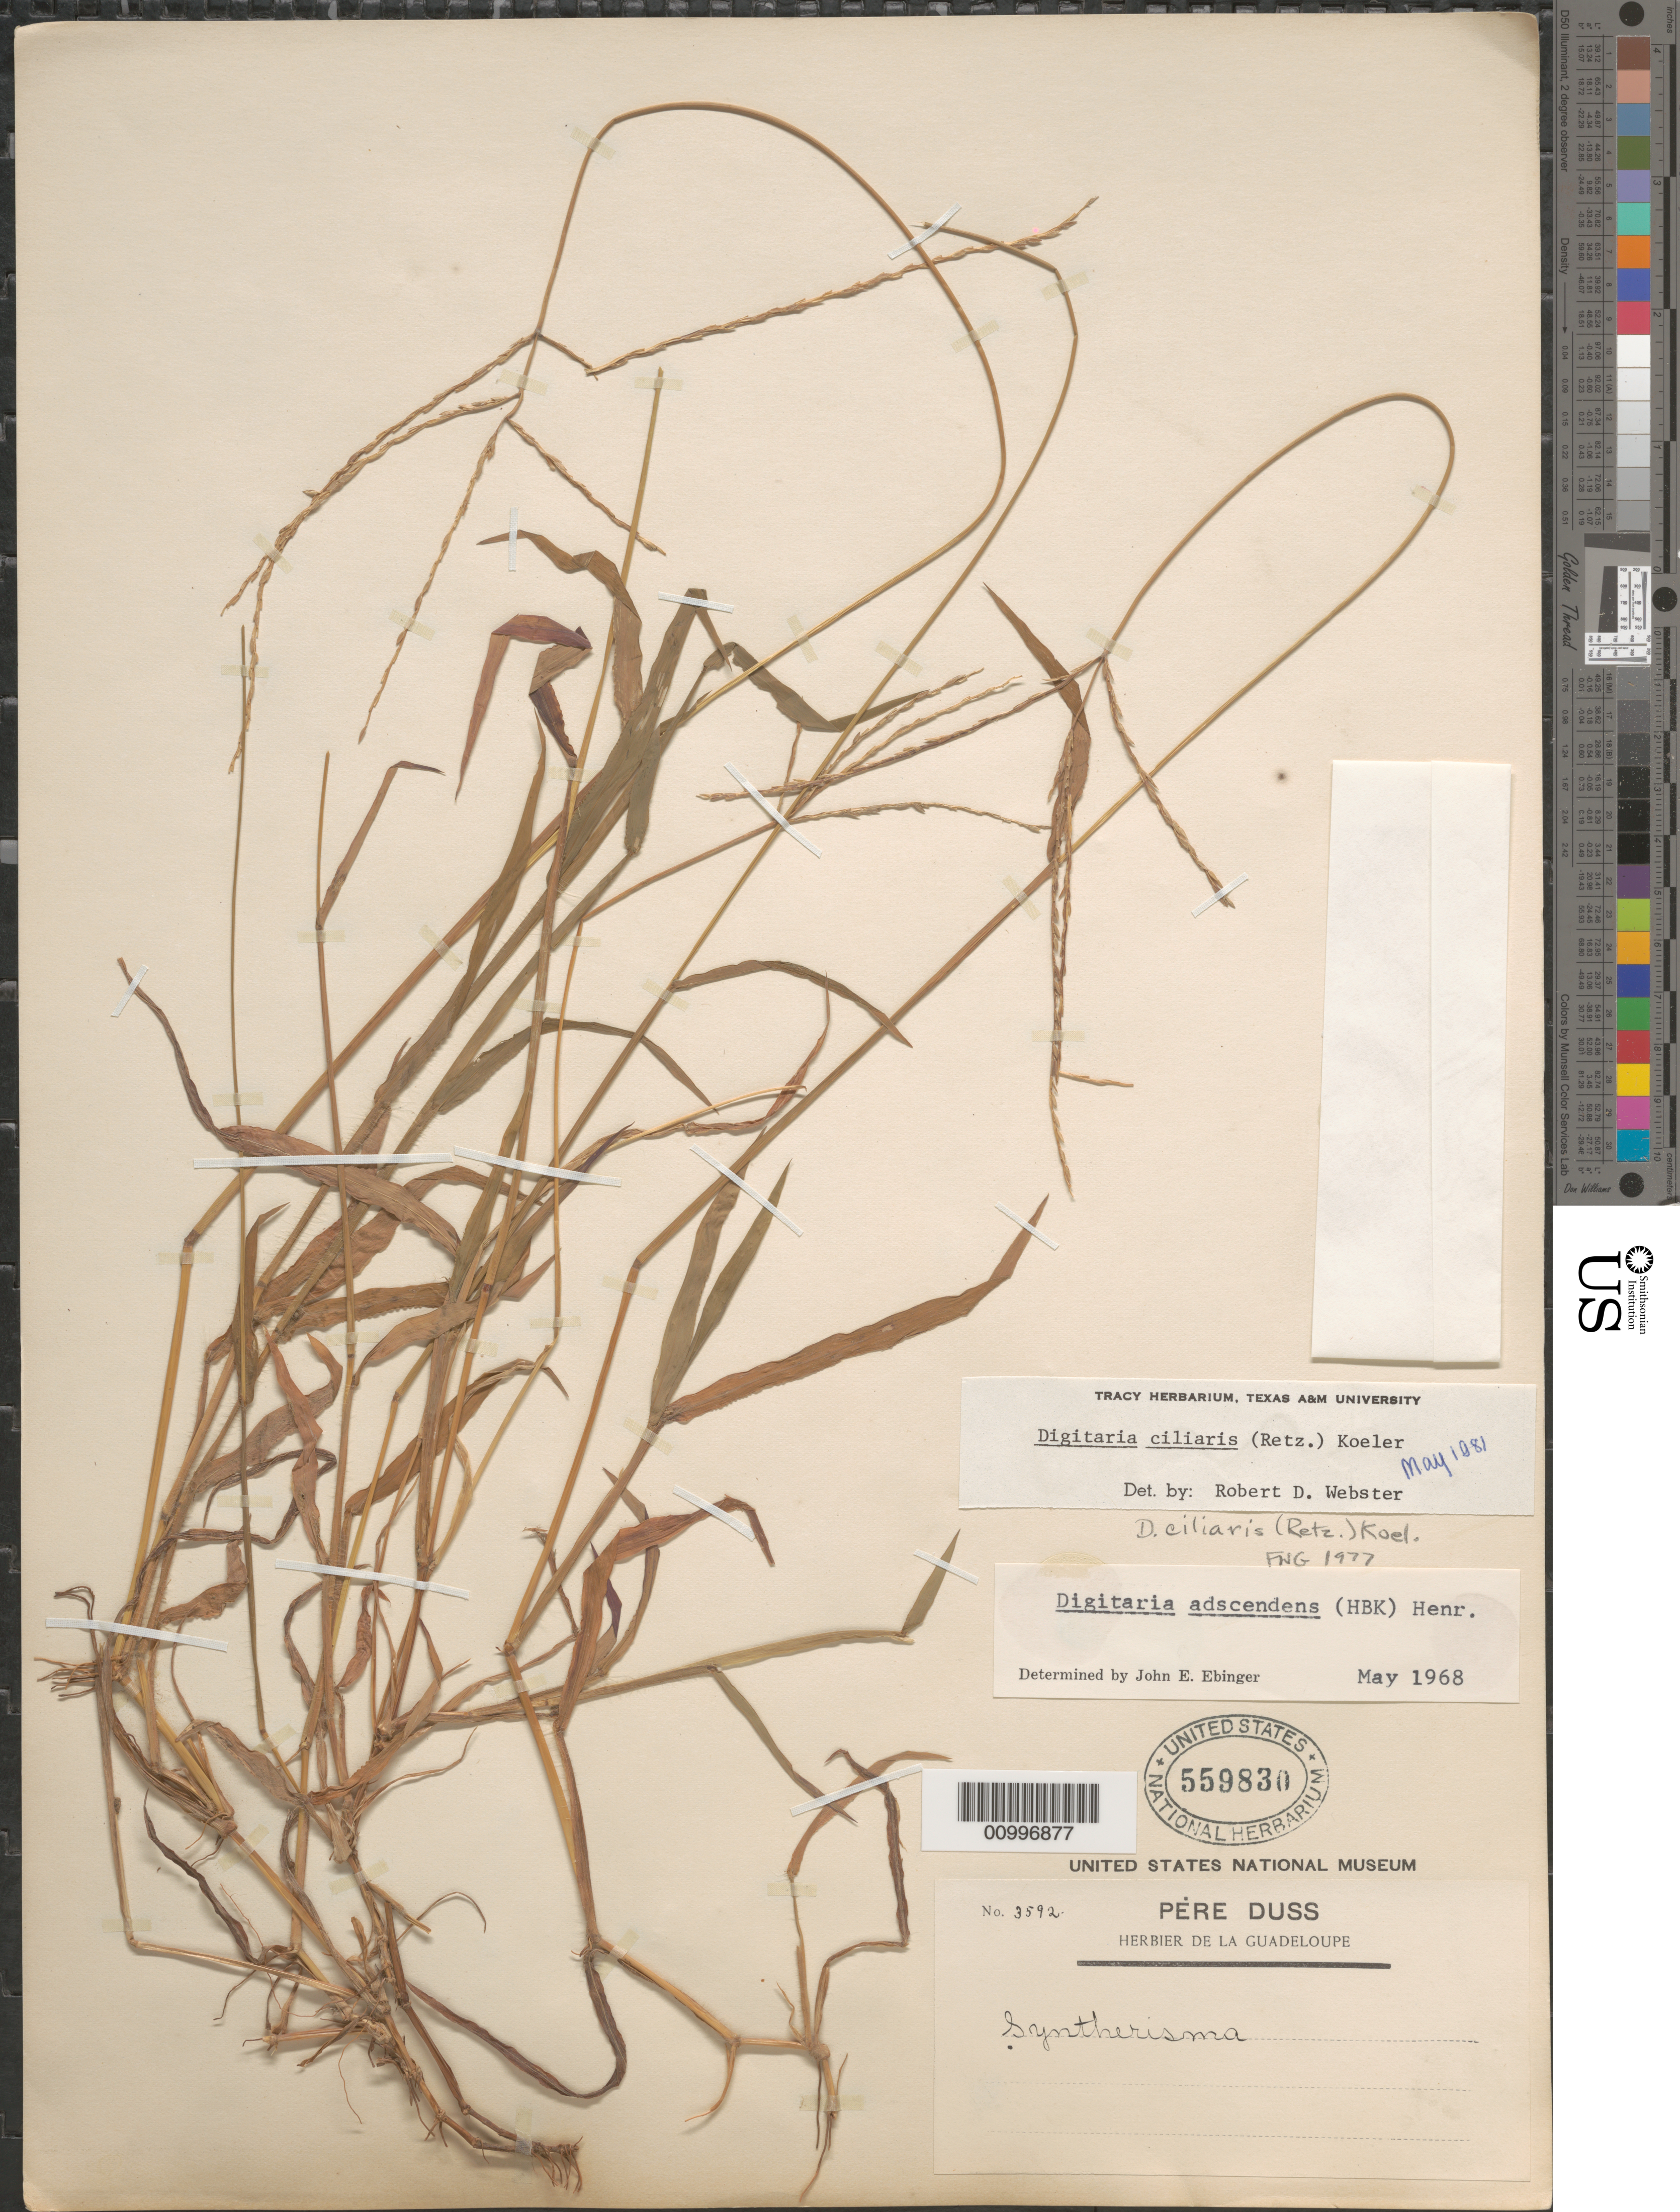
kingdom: Plantae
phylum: Tracheophyta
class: Liliopsida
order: Poales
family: Poaceae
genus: Digitaria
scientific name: Digitaria ciliaris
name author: (Retz.) Koeler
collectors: Père Duss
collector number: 3592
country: Guadeloupe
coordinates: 0 N, 0 E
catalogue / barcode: US 559830